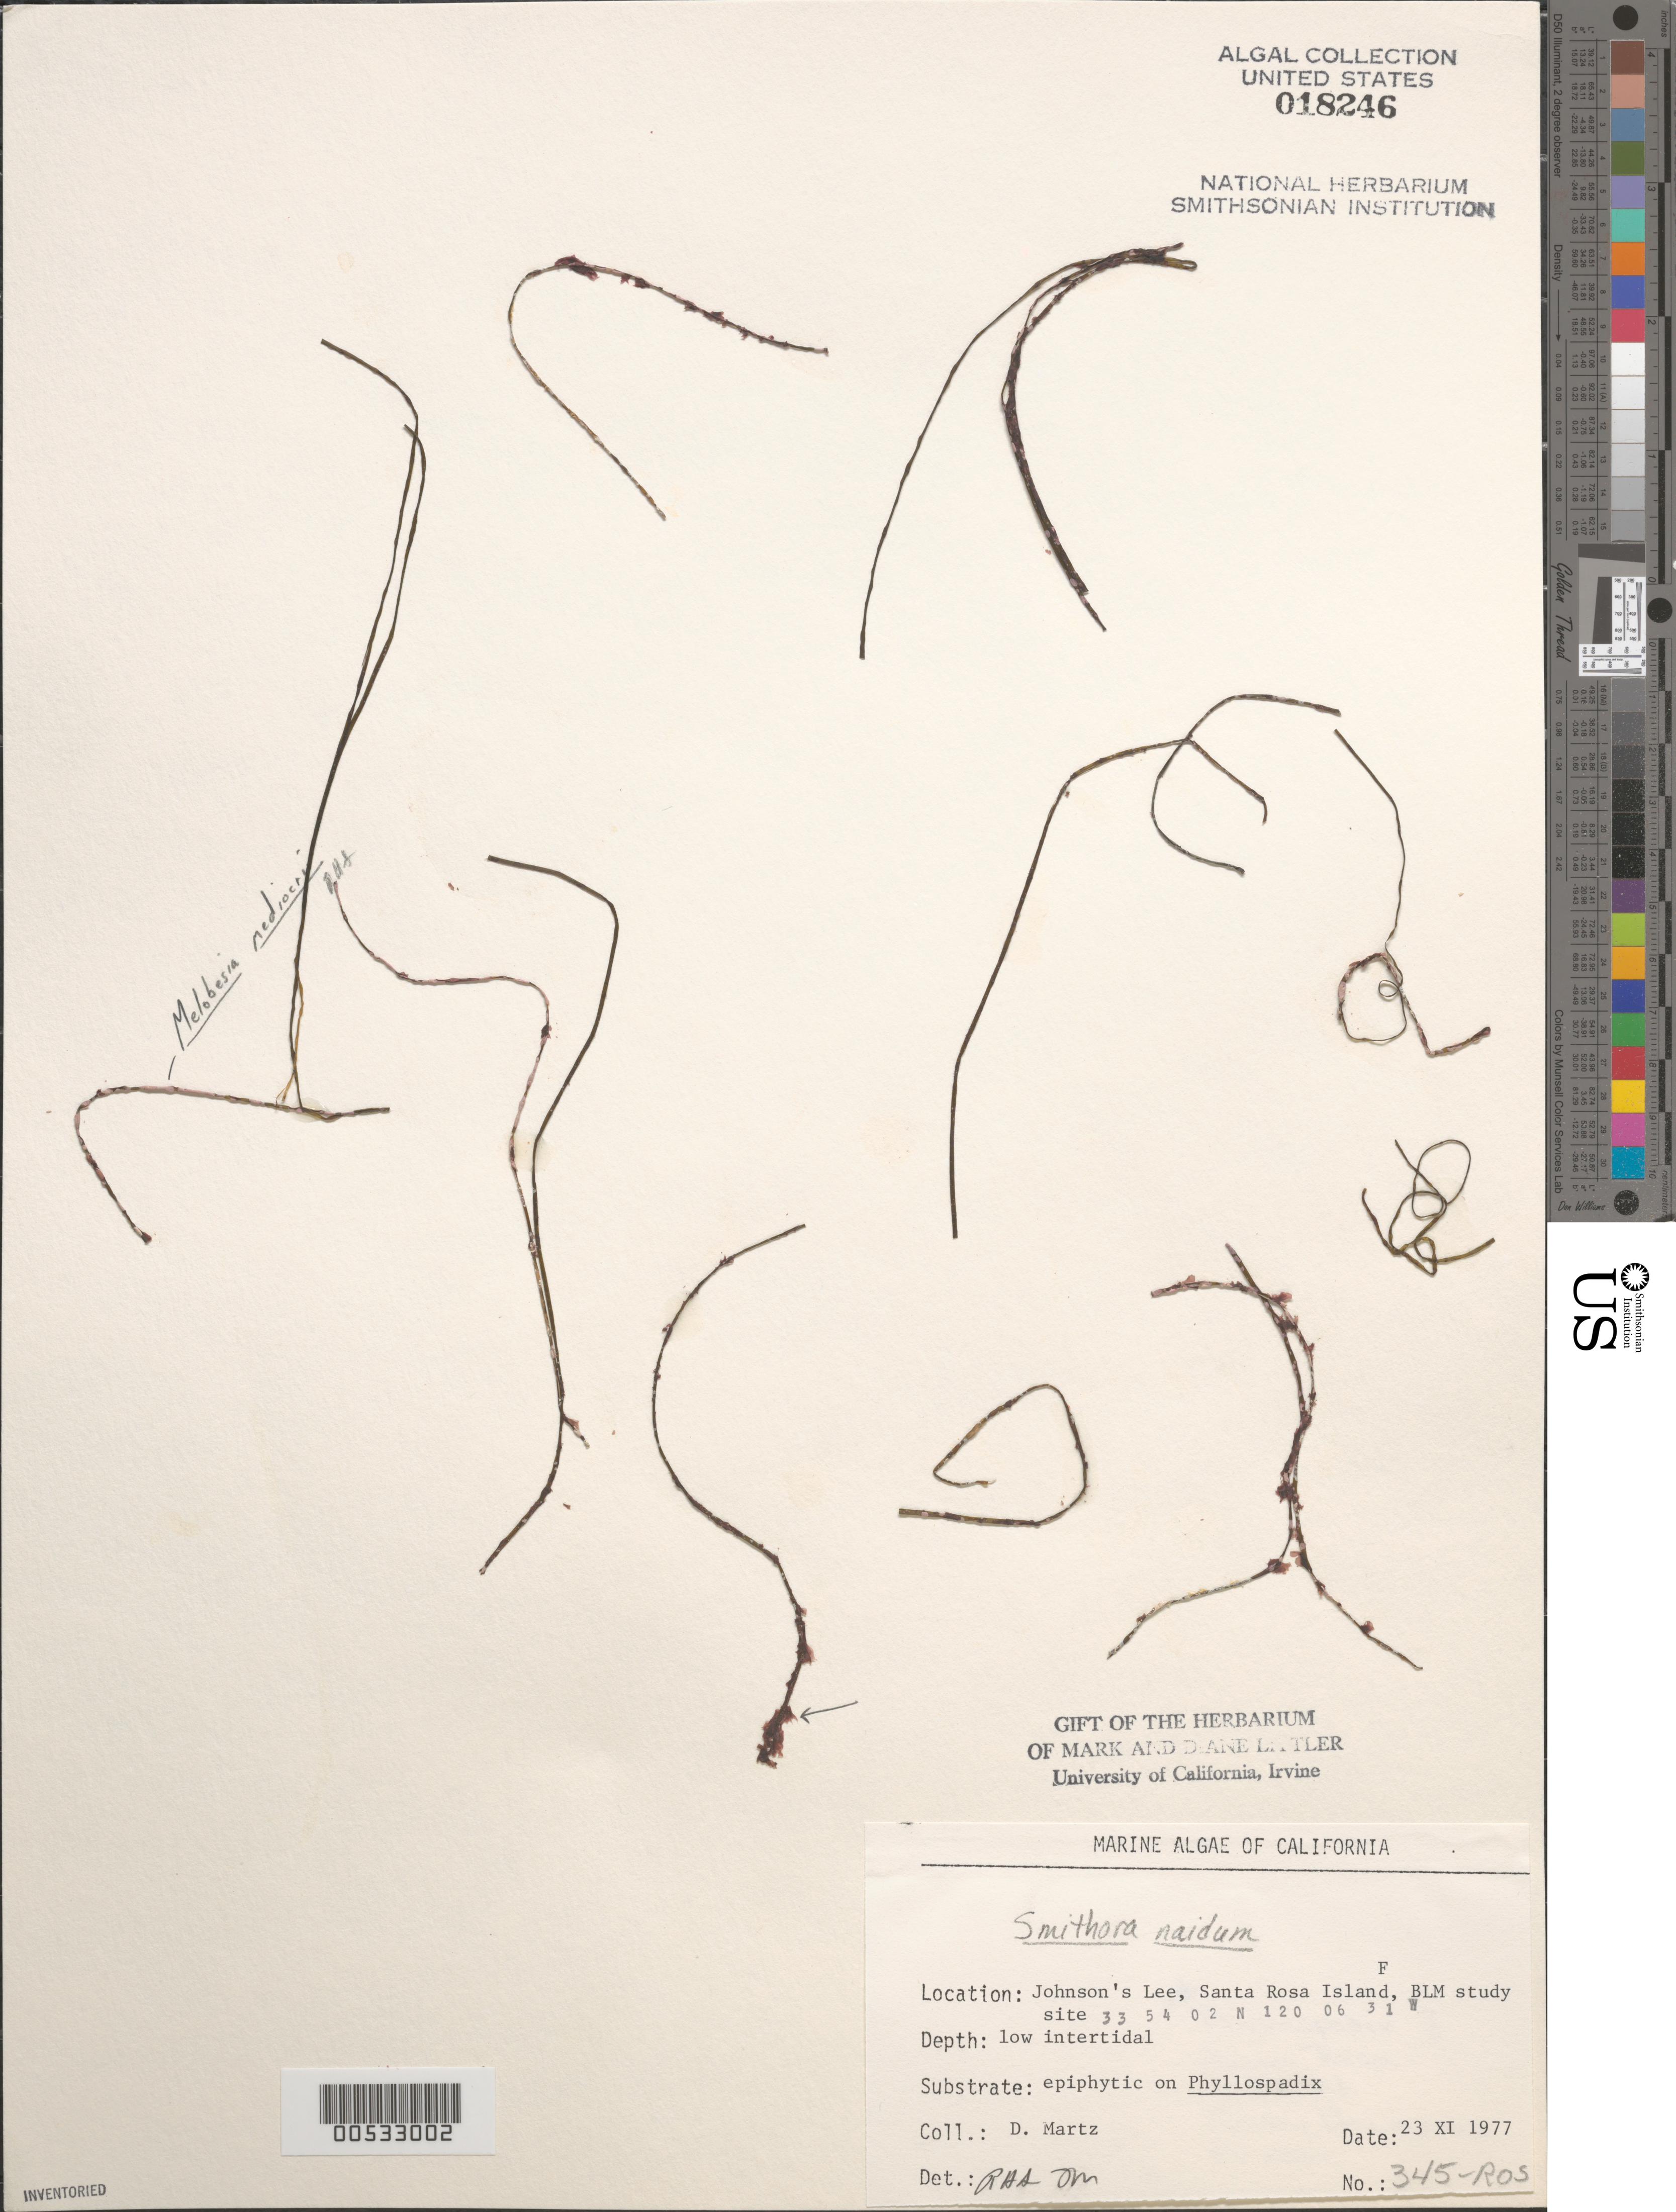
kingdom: Plantae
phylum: Rhodophyta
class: Compsopogonophyceae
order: Erythropeltidales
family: Erythrotrichiaceae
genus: Smithora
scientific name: Smithora naiadum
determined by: Sims, Robert H.; Murray, S. N.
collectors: D. Martz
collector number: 345-ros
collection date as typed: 23 Nov 1977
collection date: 1977-11-23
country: United States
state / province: California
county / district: Santa Barbara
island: Santa Rosa Island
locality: Johnson's Lee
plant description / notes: BLM-SOCALBIGHT Rocky Intertidal Survey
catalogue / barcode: US 18246